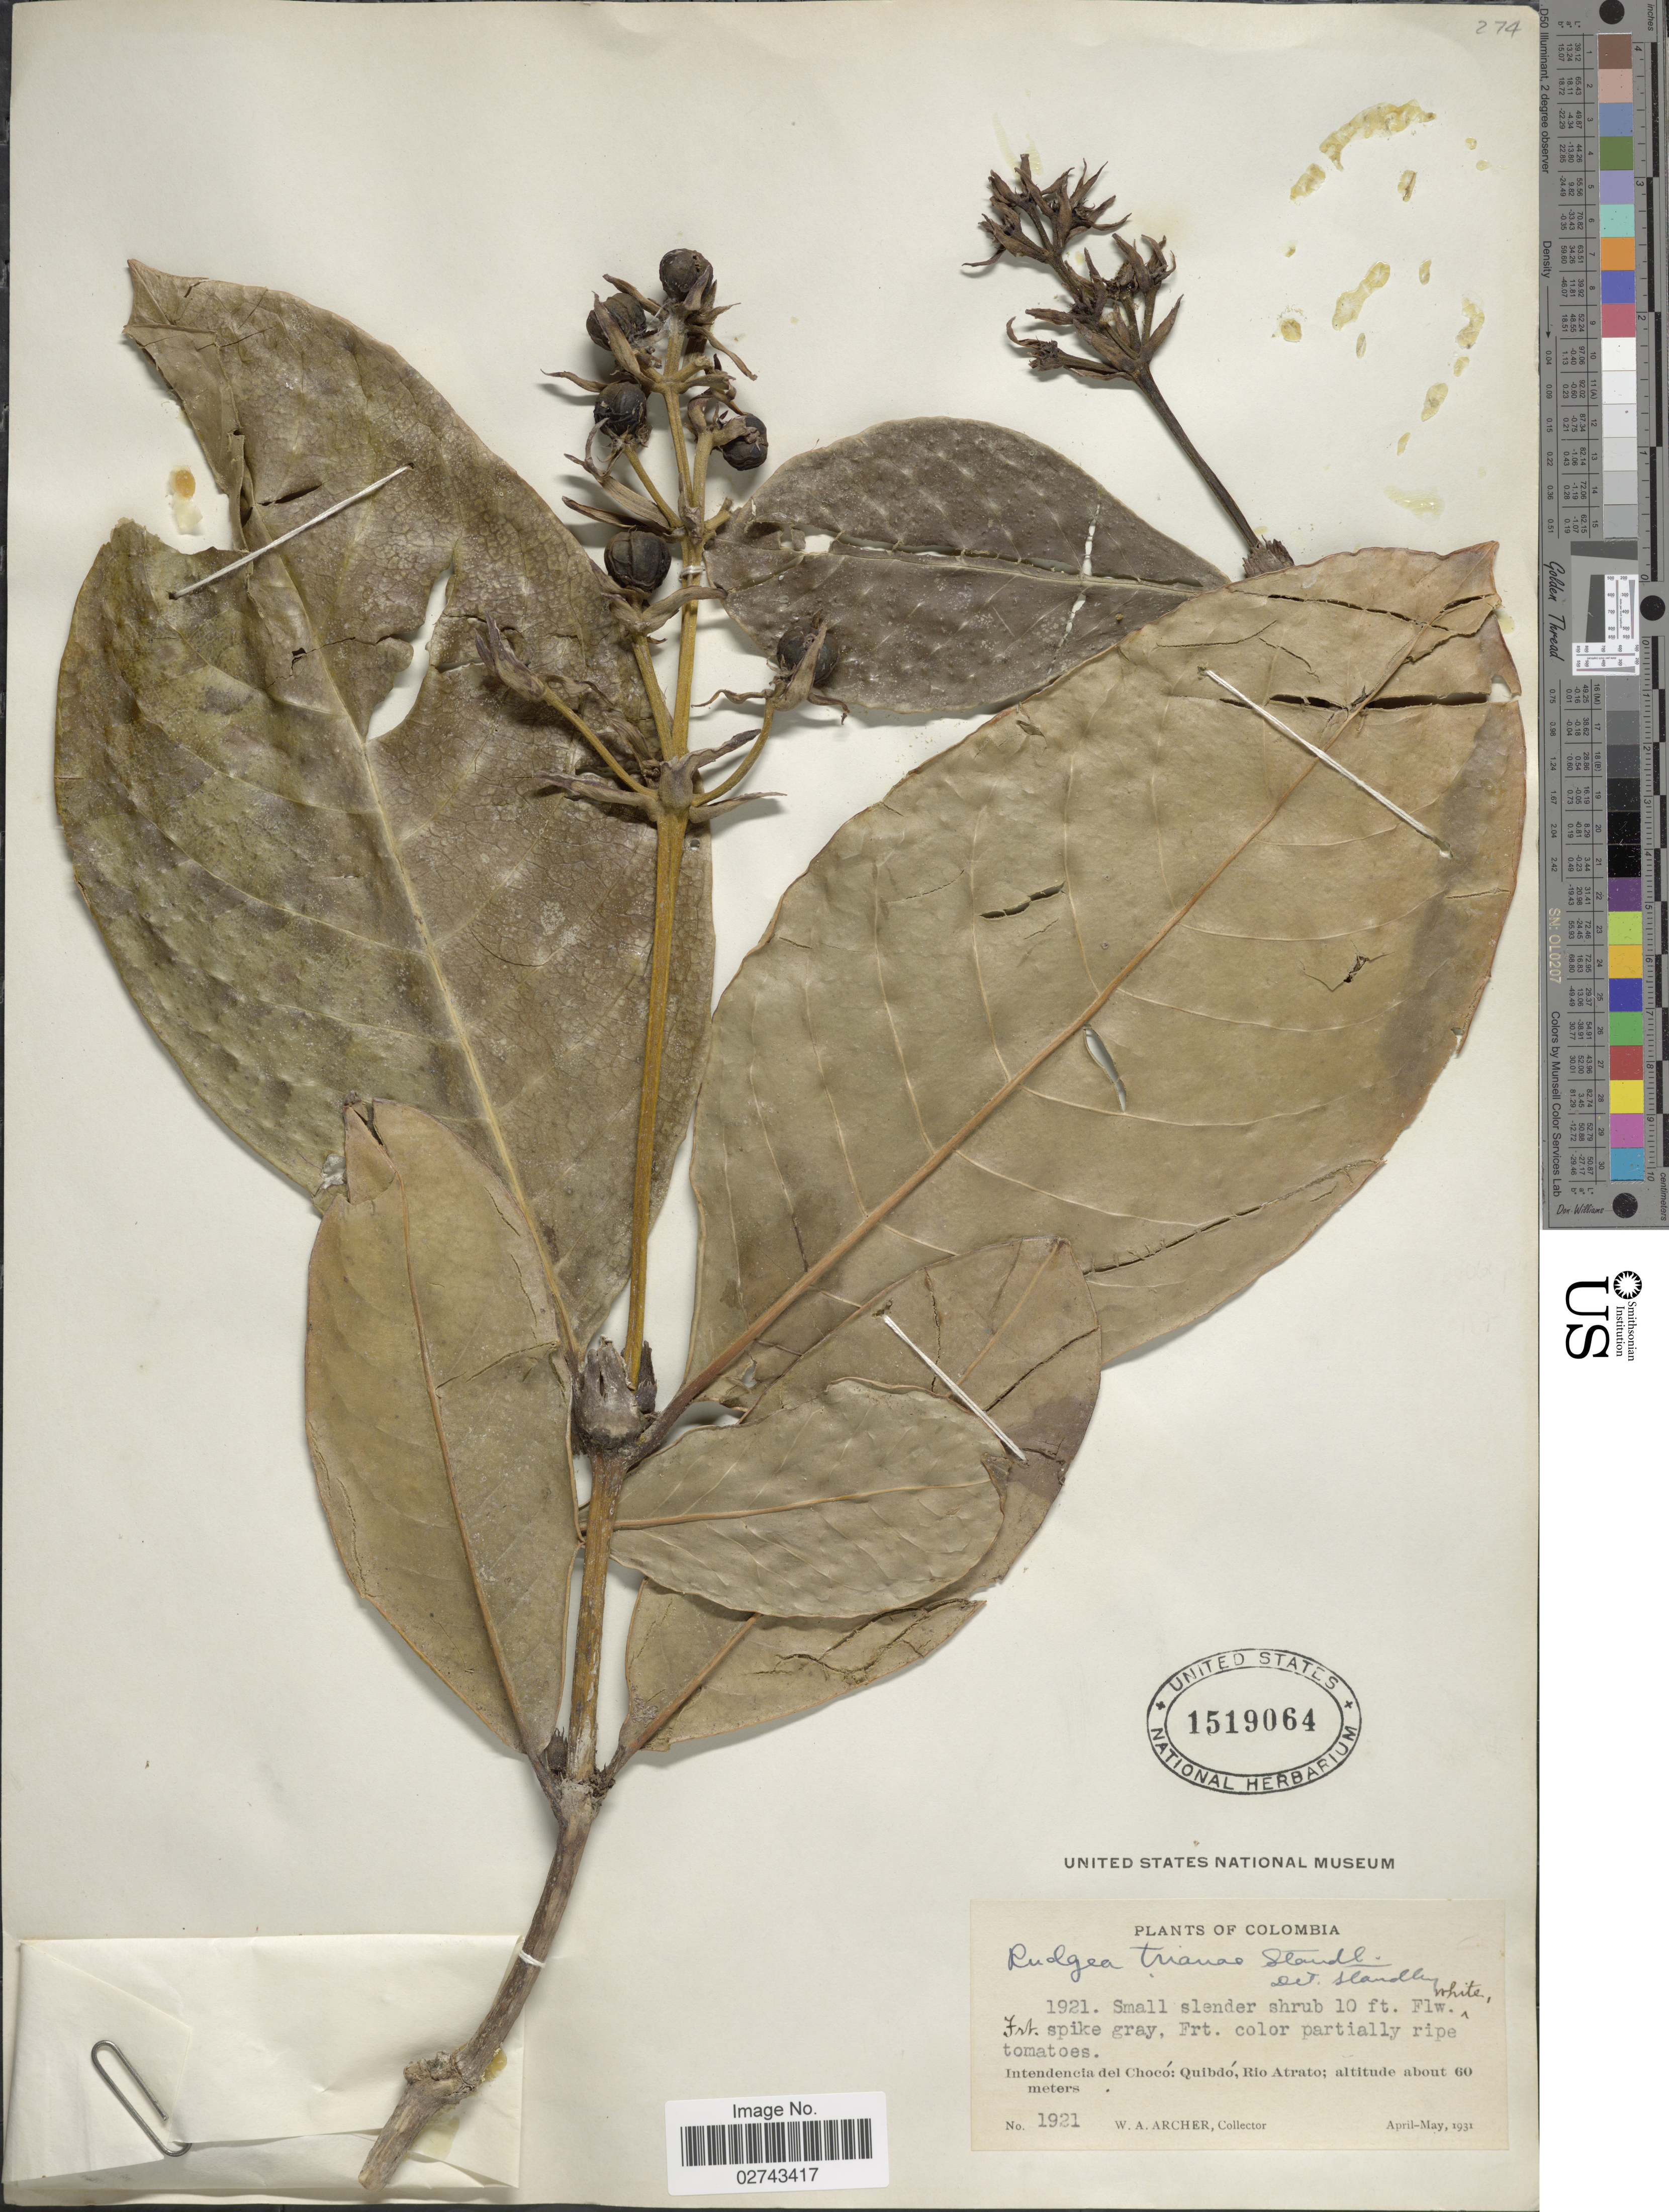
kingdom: Plantae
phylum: Tracheophyta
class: Magnoliopsida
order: Gentianales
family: Rubiaceae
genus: Rudgea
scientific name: Rudgea trianae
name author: Standl.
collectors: W. A. Archer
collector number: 1921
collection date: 1931-04/1931-05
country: Colombia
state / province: Chocó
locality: Quibdo, Rio Atrato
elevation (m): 60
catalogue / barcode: US 1519064